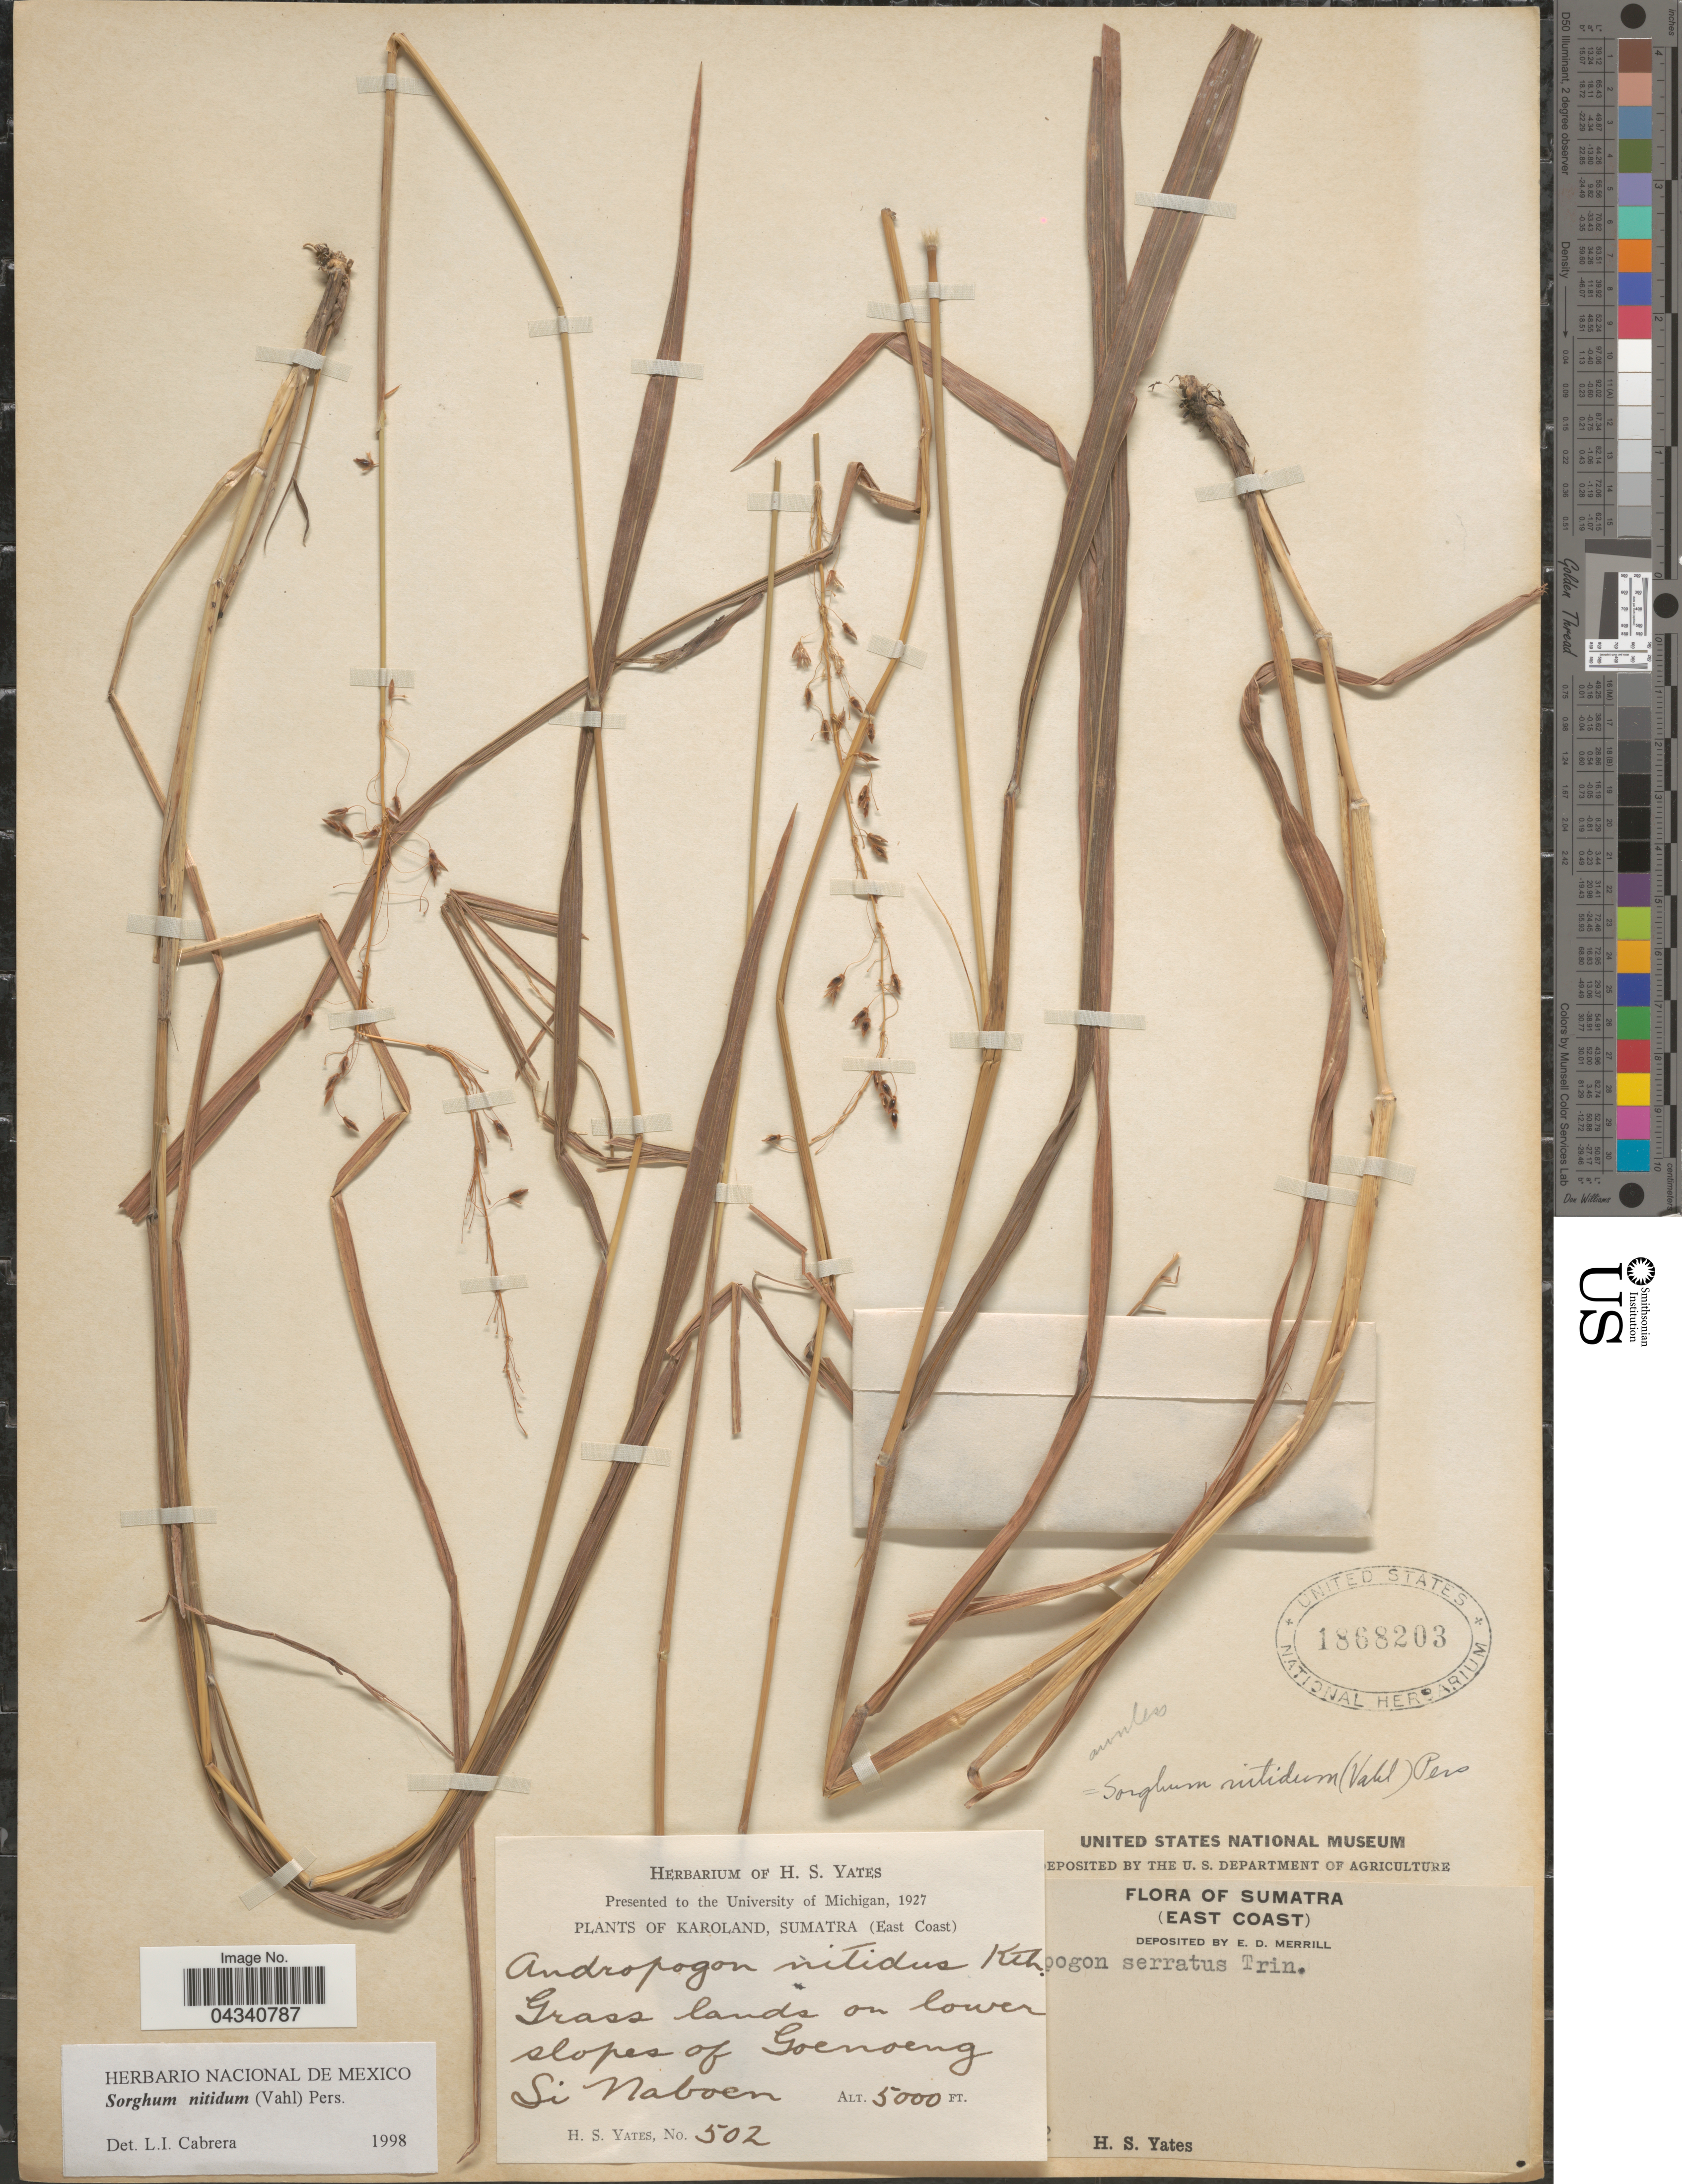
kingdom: Plantae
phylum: Tracheophyta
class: Liliopsida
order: Poales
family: Poaceae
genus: Sorghum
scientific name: Sorghum nitidum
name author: (Vahl) Pers.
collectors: H. S. Yates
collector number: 502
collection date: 1927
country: Indonesia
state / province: Sumatra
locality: Karoland, Sumatra (East Coast). Grass lands on lower slopes of Goenoeng Si Naboen.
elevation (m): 1524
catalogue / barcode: US 1868203